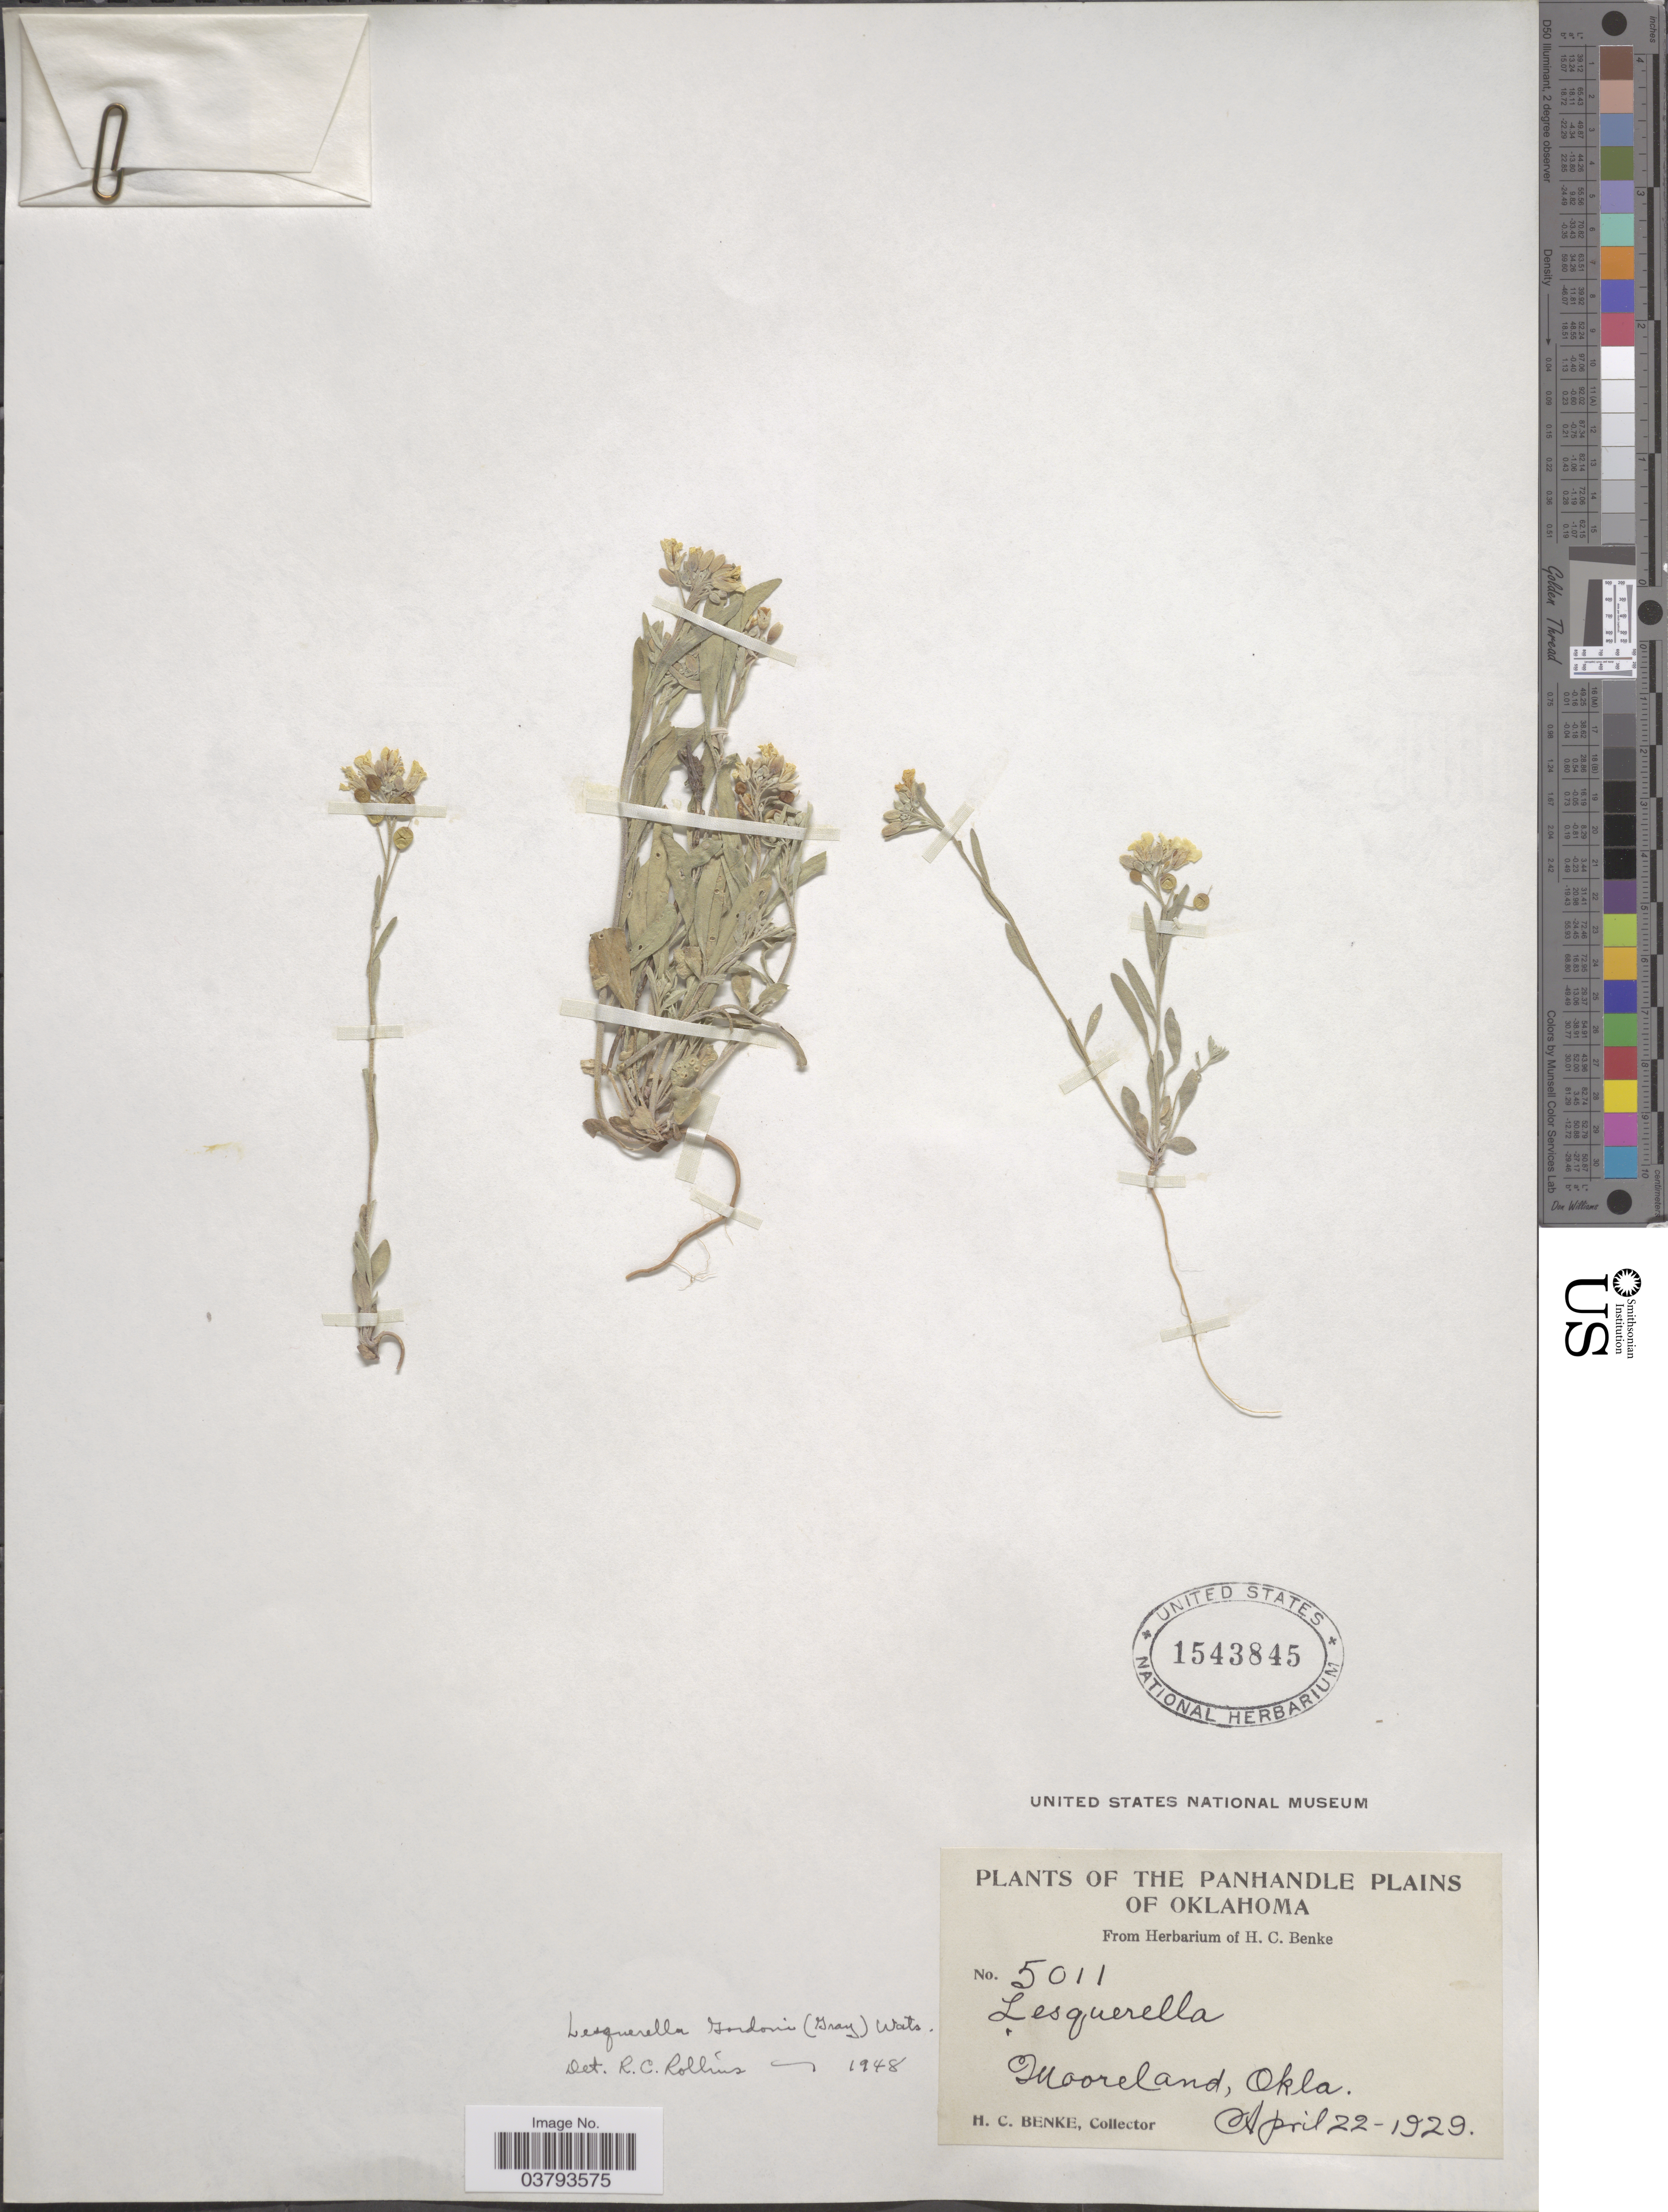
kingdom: Plantae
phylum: Tracheophyta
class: Magnoliopsida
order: Brassicales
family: Brassicaceae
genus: Lesquerella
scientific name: Lesquerella gordonii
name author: (A. Gray) S. Watson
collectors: H. Benke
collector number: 5011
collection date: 1929-04-22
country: United States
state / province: Oklahoma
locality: The Panhandle Plains of Oklahoma. Mooreland.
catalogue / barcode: US 1543845